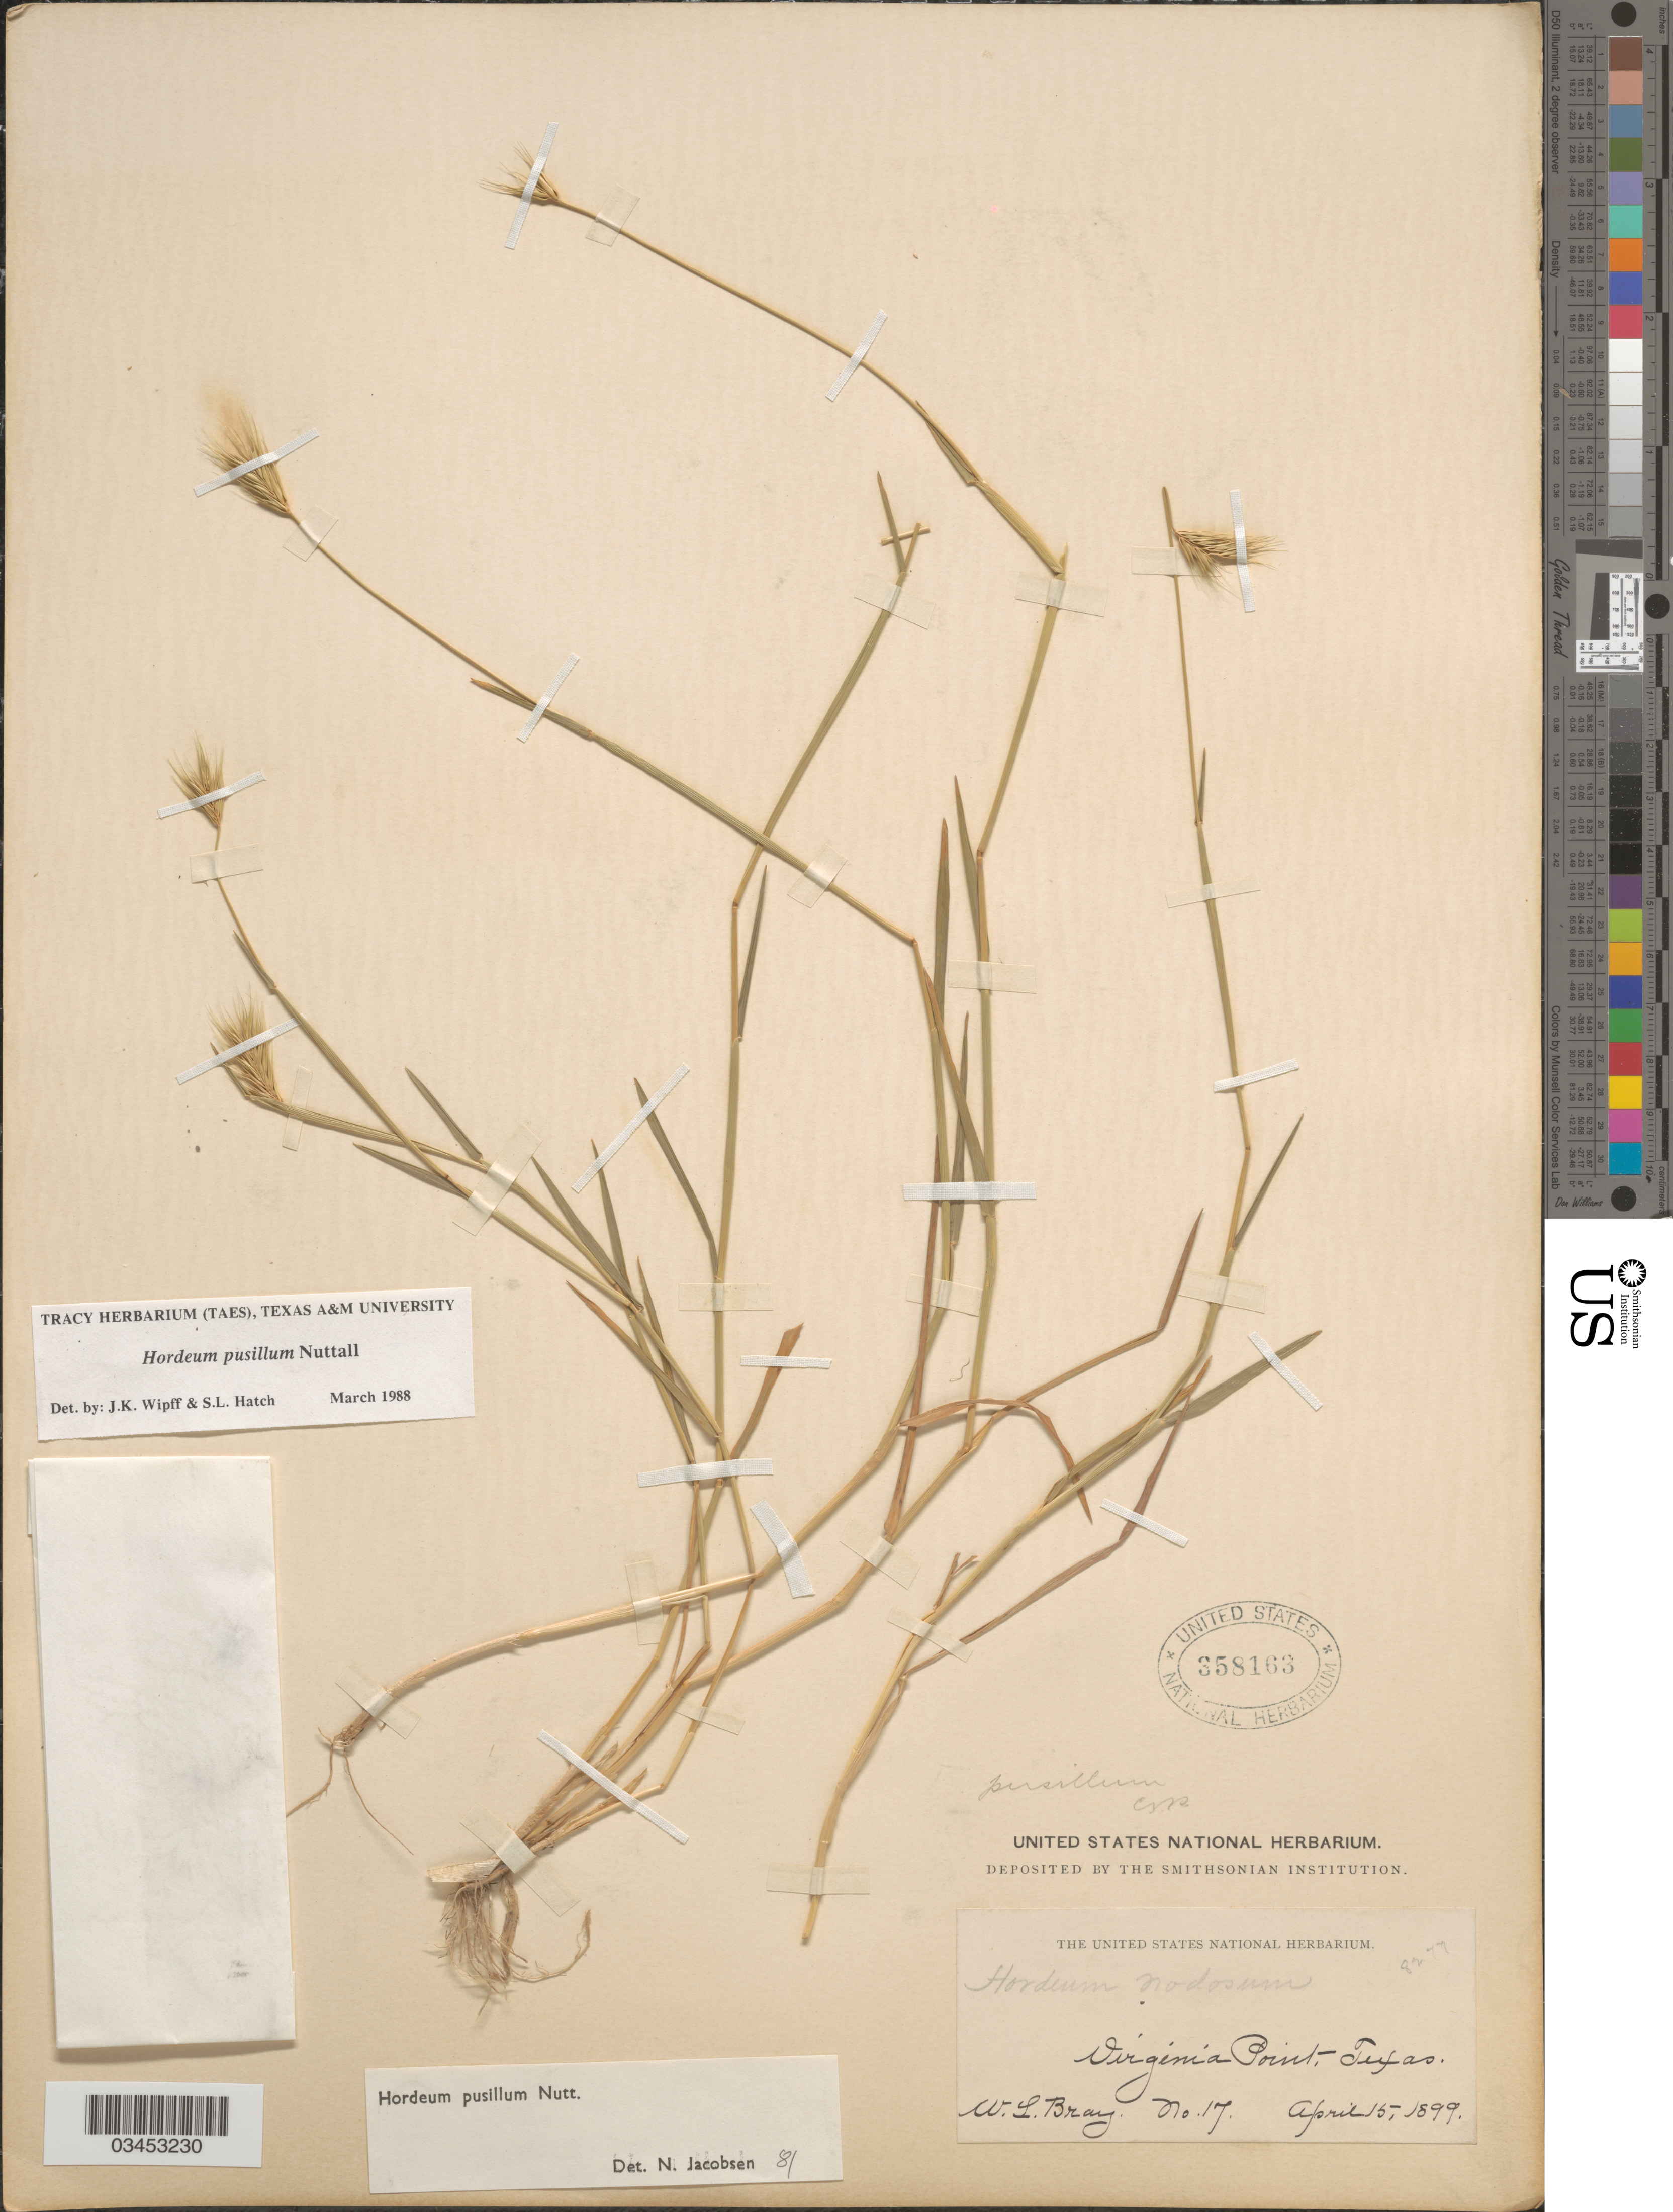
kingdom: Plantae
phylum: Tracheophyta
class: Liliopsida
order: Poales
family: Poaceae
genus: Hordeum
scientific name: Hordeum pusillum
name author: Nutt.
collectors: W. L. Bray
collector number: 17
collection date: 1899-04-15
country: United States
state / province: Texas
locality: Virginia Point.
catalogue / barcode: US 358163